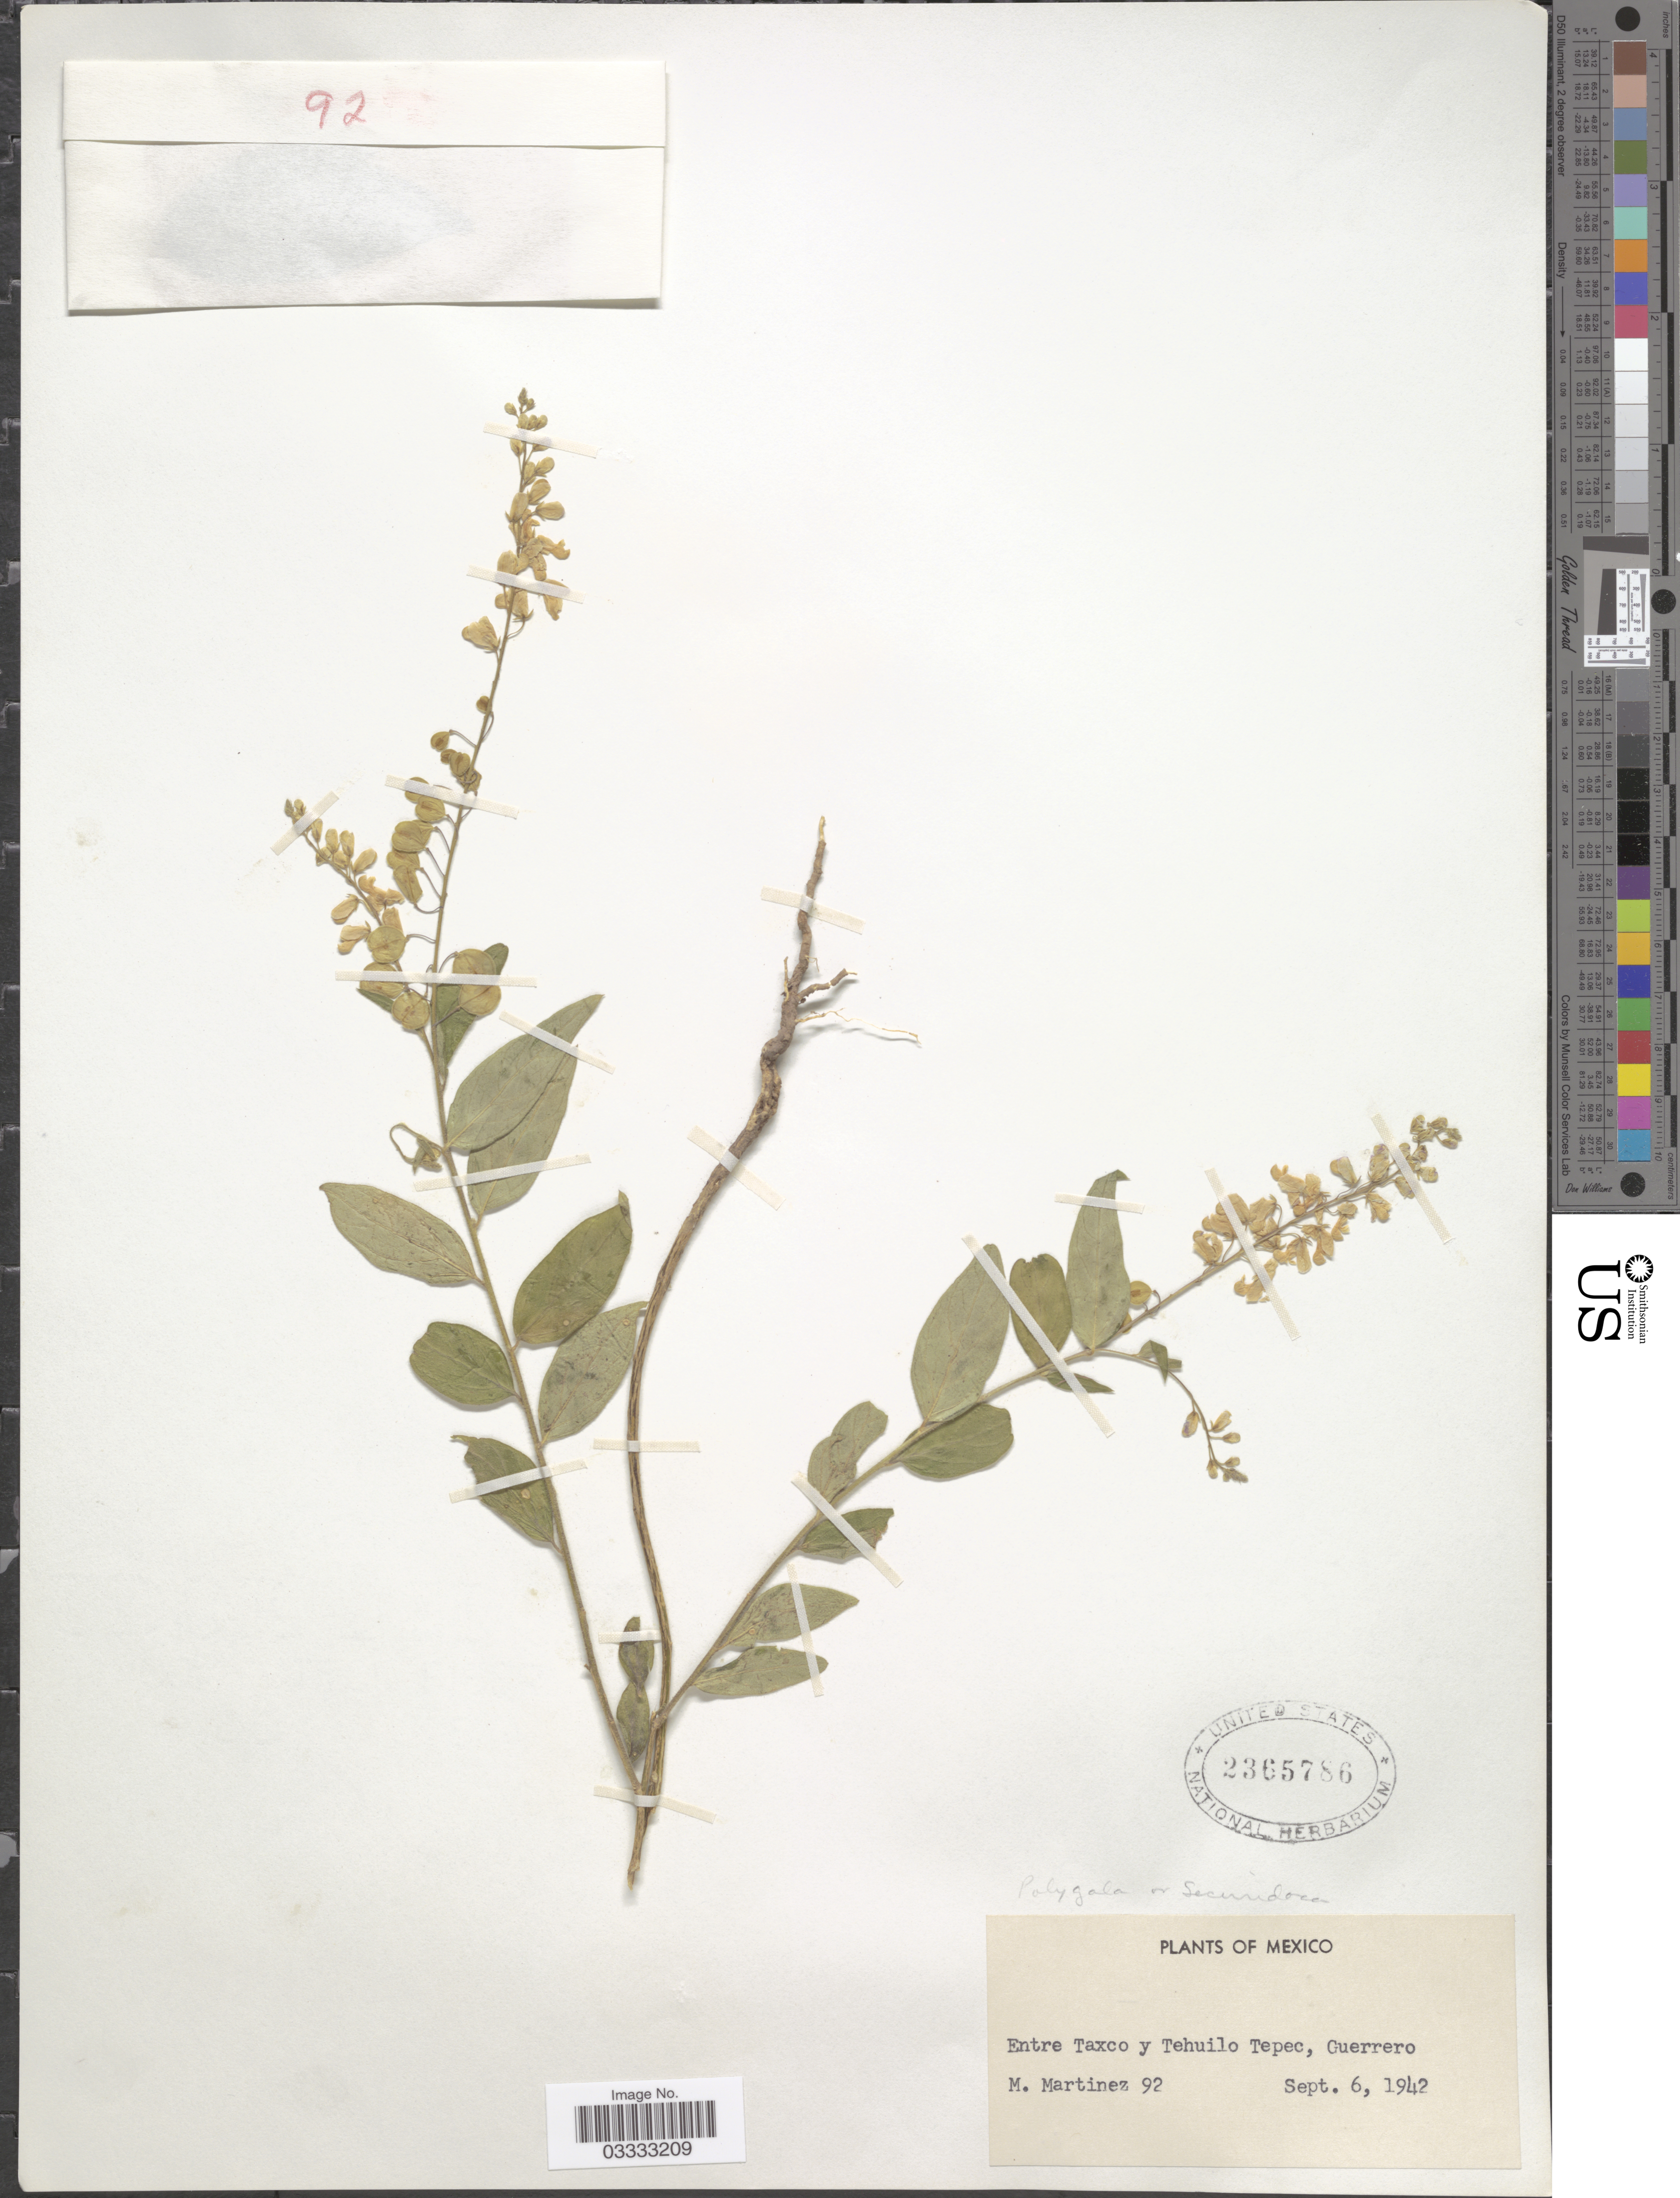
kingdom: Plantae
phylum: Tracheophyta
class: Magnoliopsida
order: Fabales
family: Polygalaceae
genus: Polygala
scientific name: Polygala sp.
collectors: M. Martínez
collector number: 92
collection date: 1942-09-06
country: Mexico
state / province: Guerrero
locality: Entre Taxco y Tehuilo Tepec.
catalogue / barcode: US 2365786